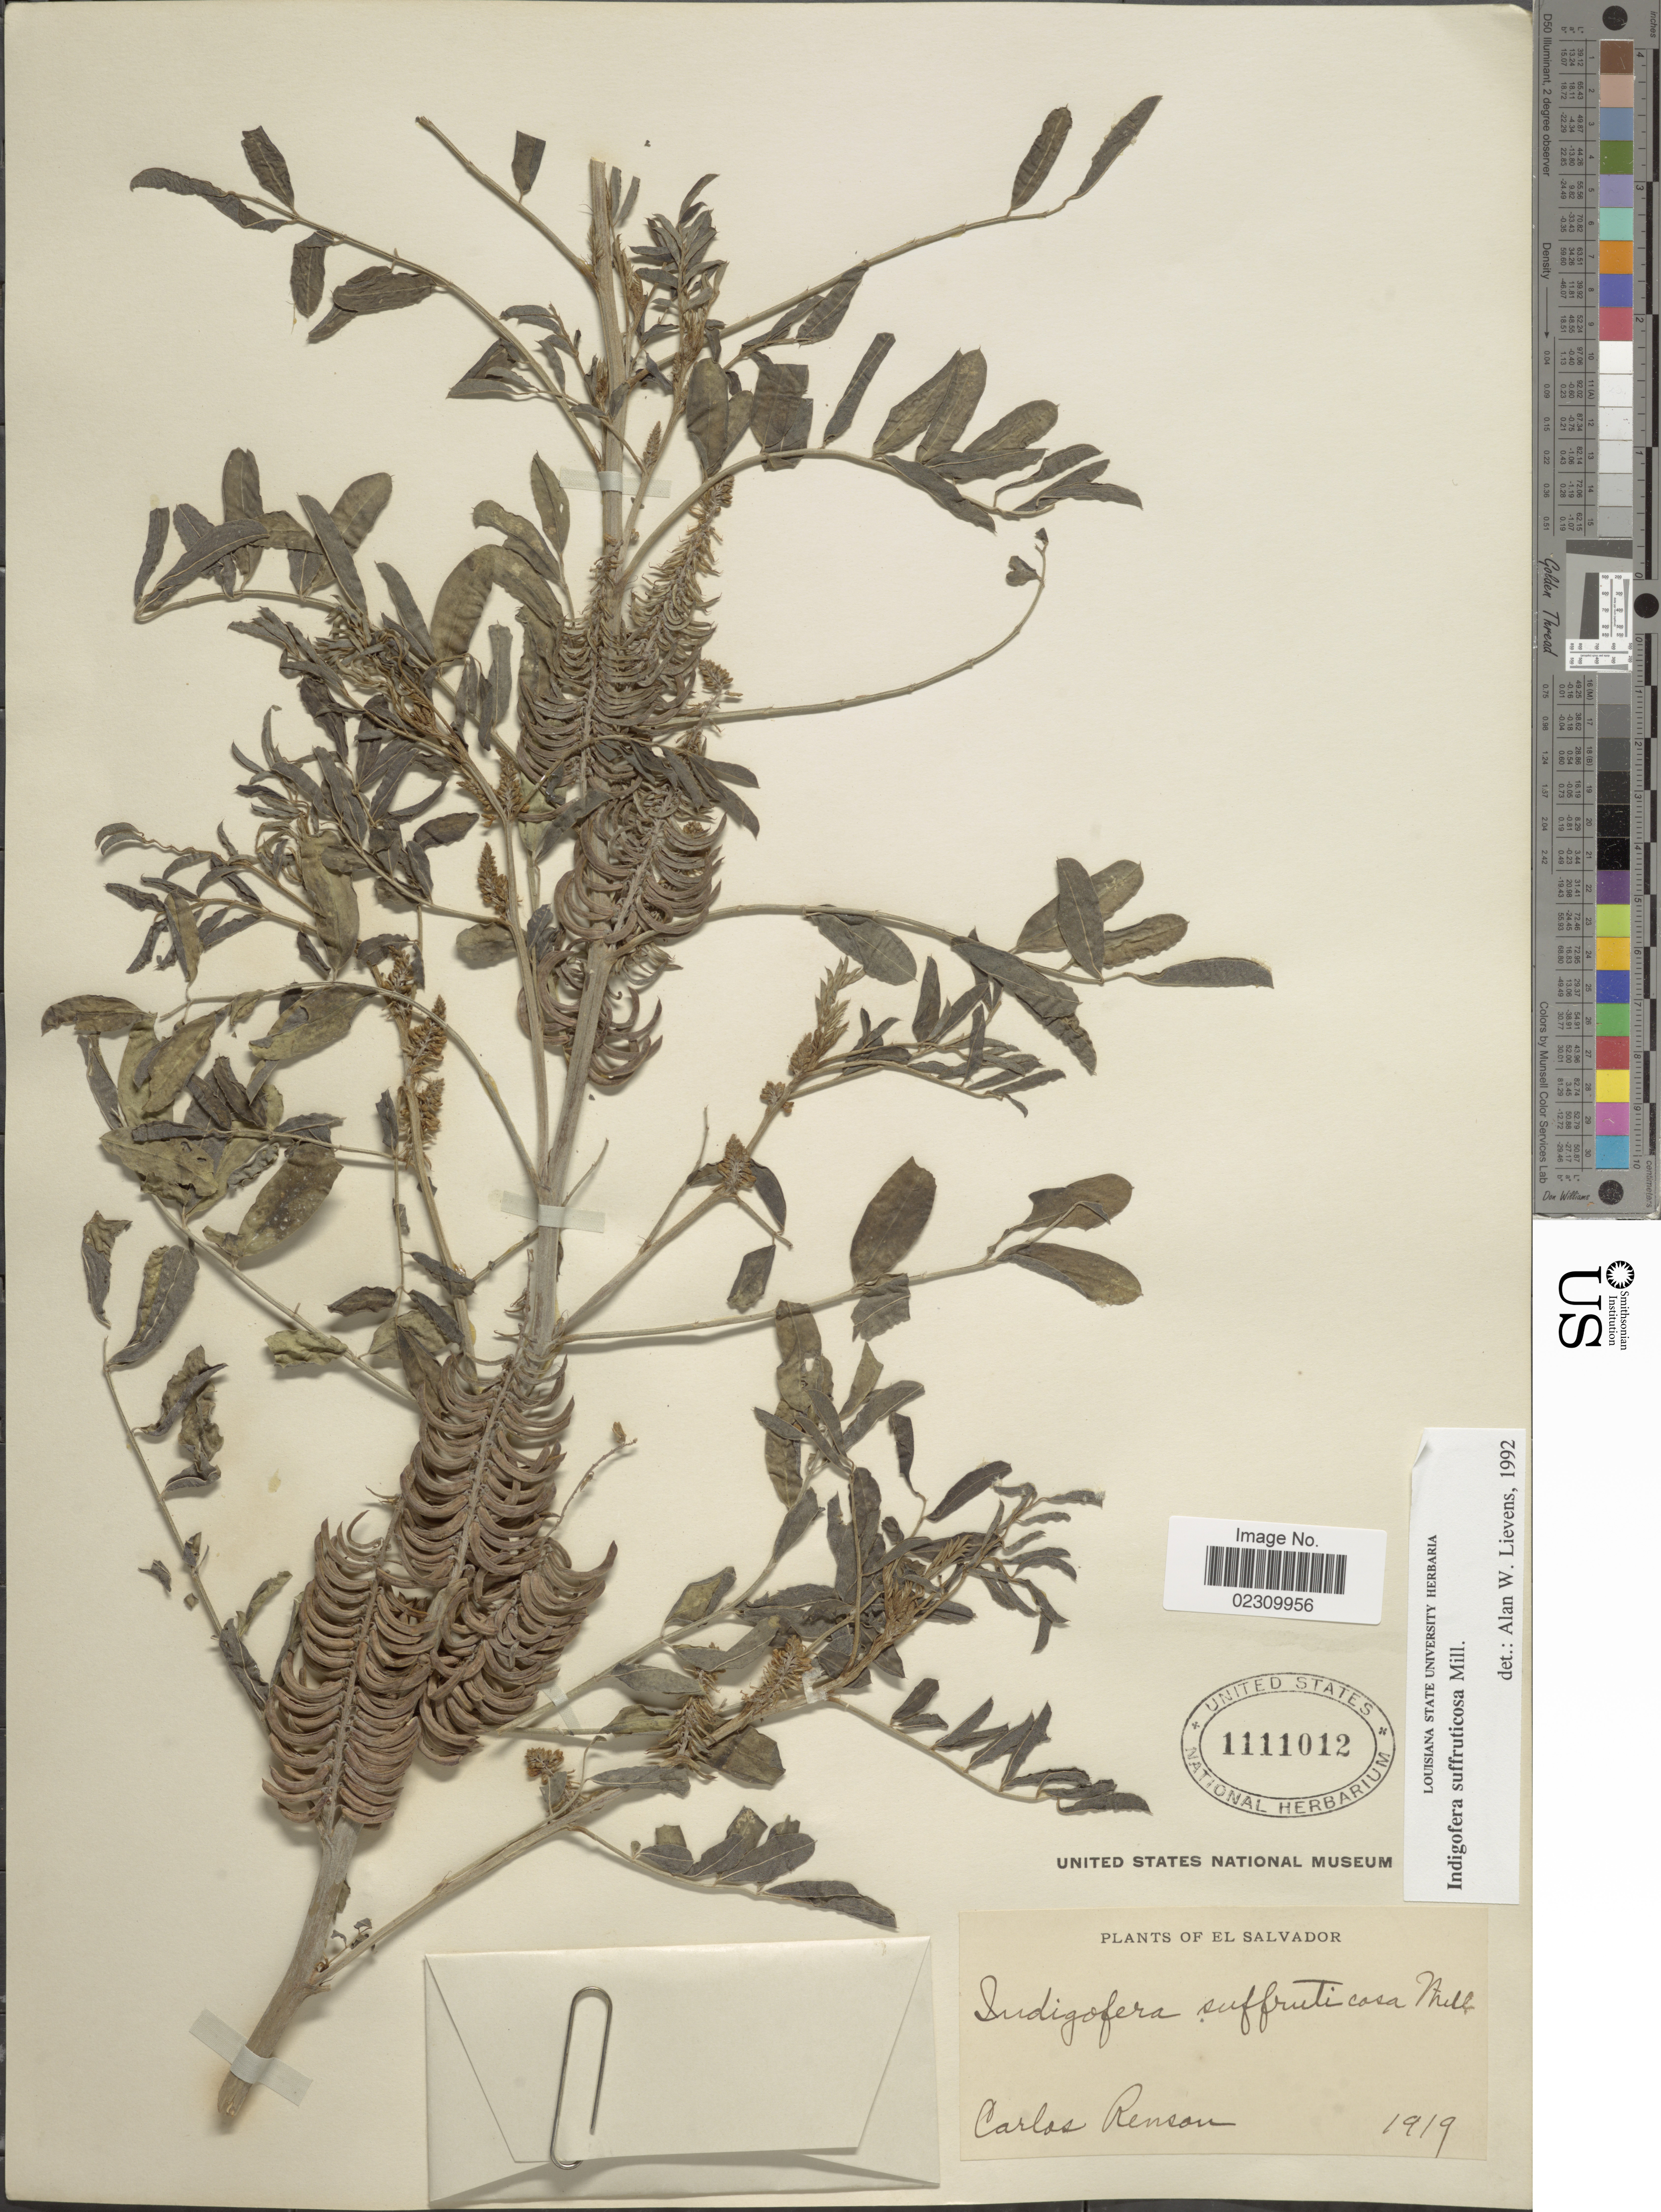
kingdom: Plantae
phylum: Tracheophyta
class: Magnoliopsida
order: Fabales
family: Fabaceae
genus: Indigofera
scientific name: Indigofera suffruticosa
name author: Mill.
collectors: C. Renson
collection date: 1919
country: El Salvador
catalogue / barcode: US 1111012